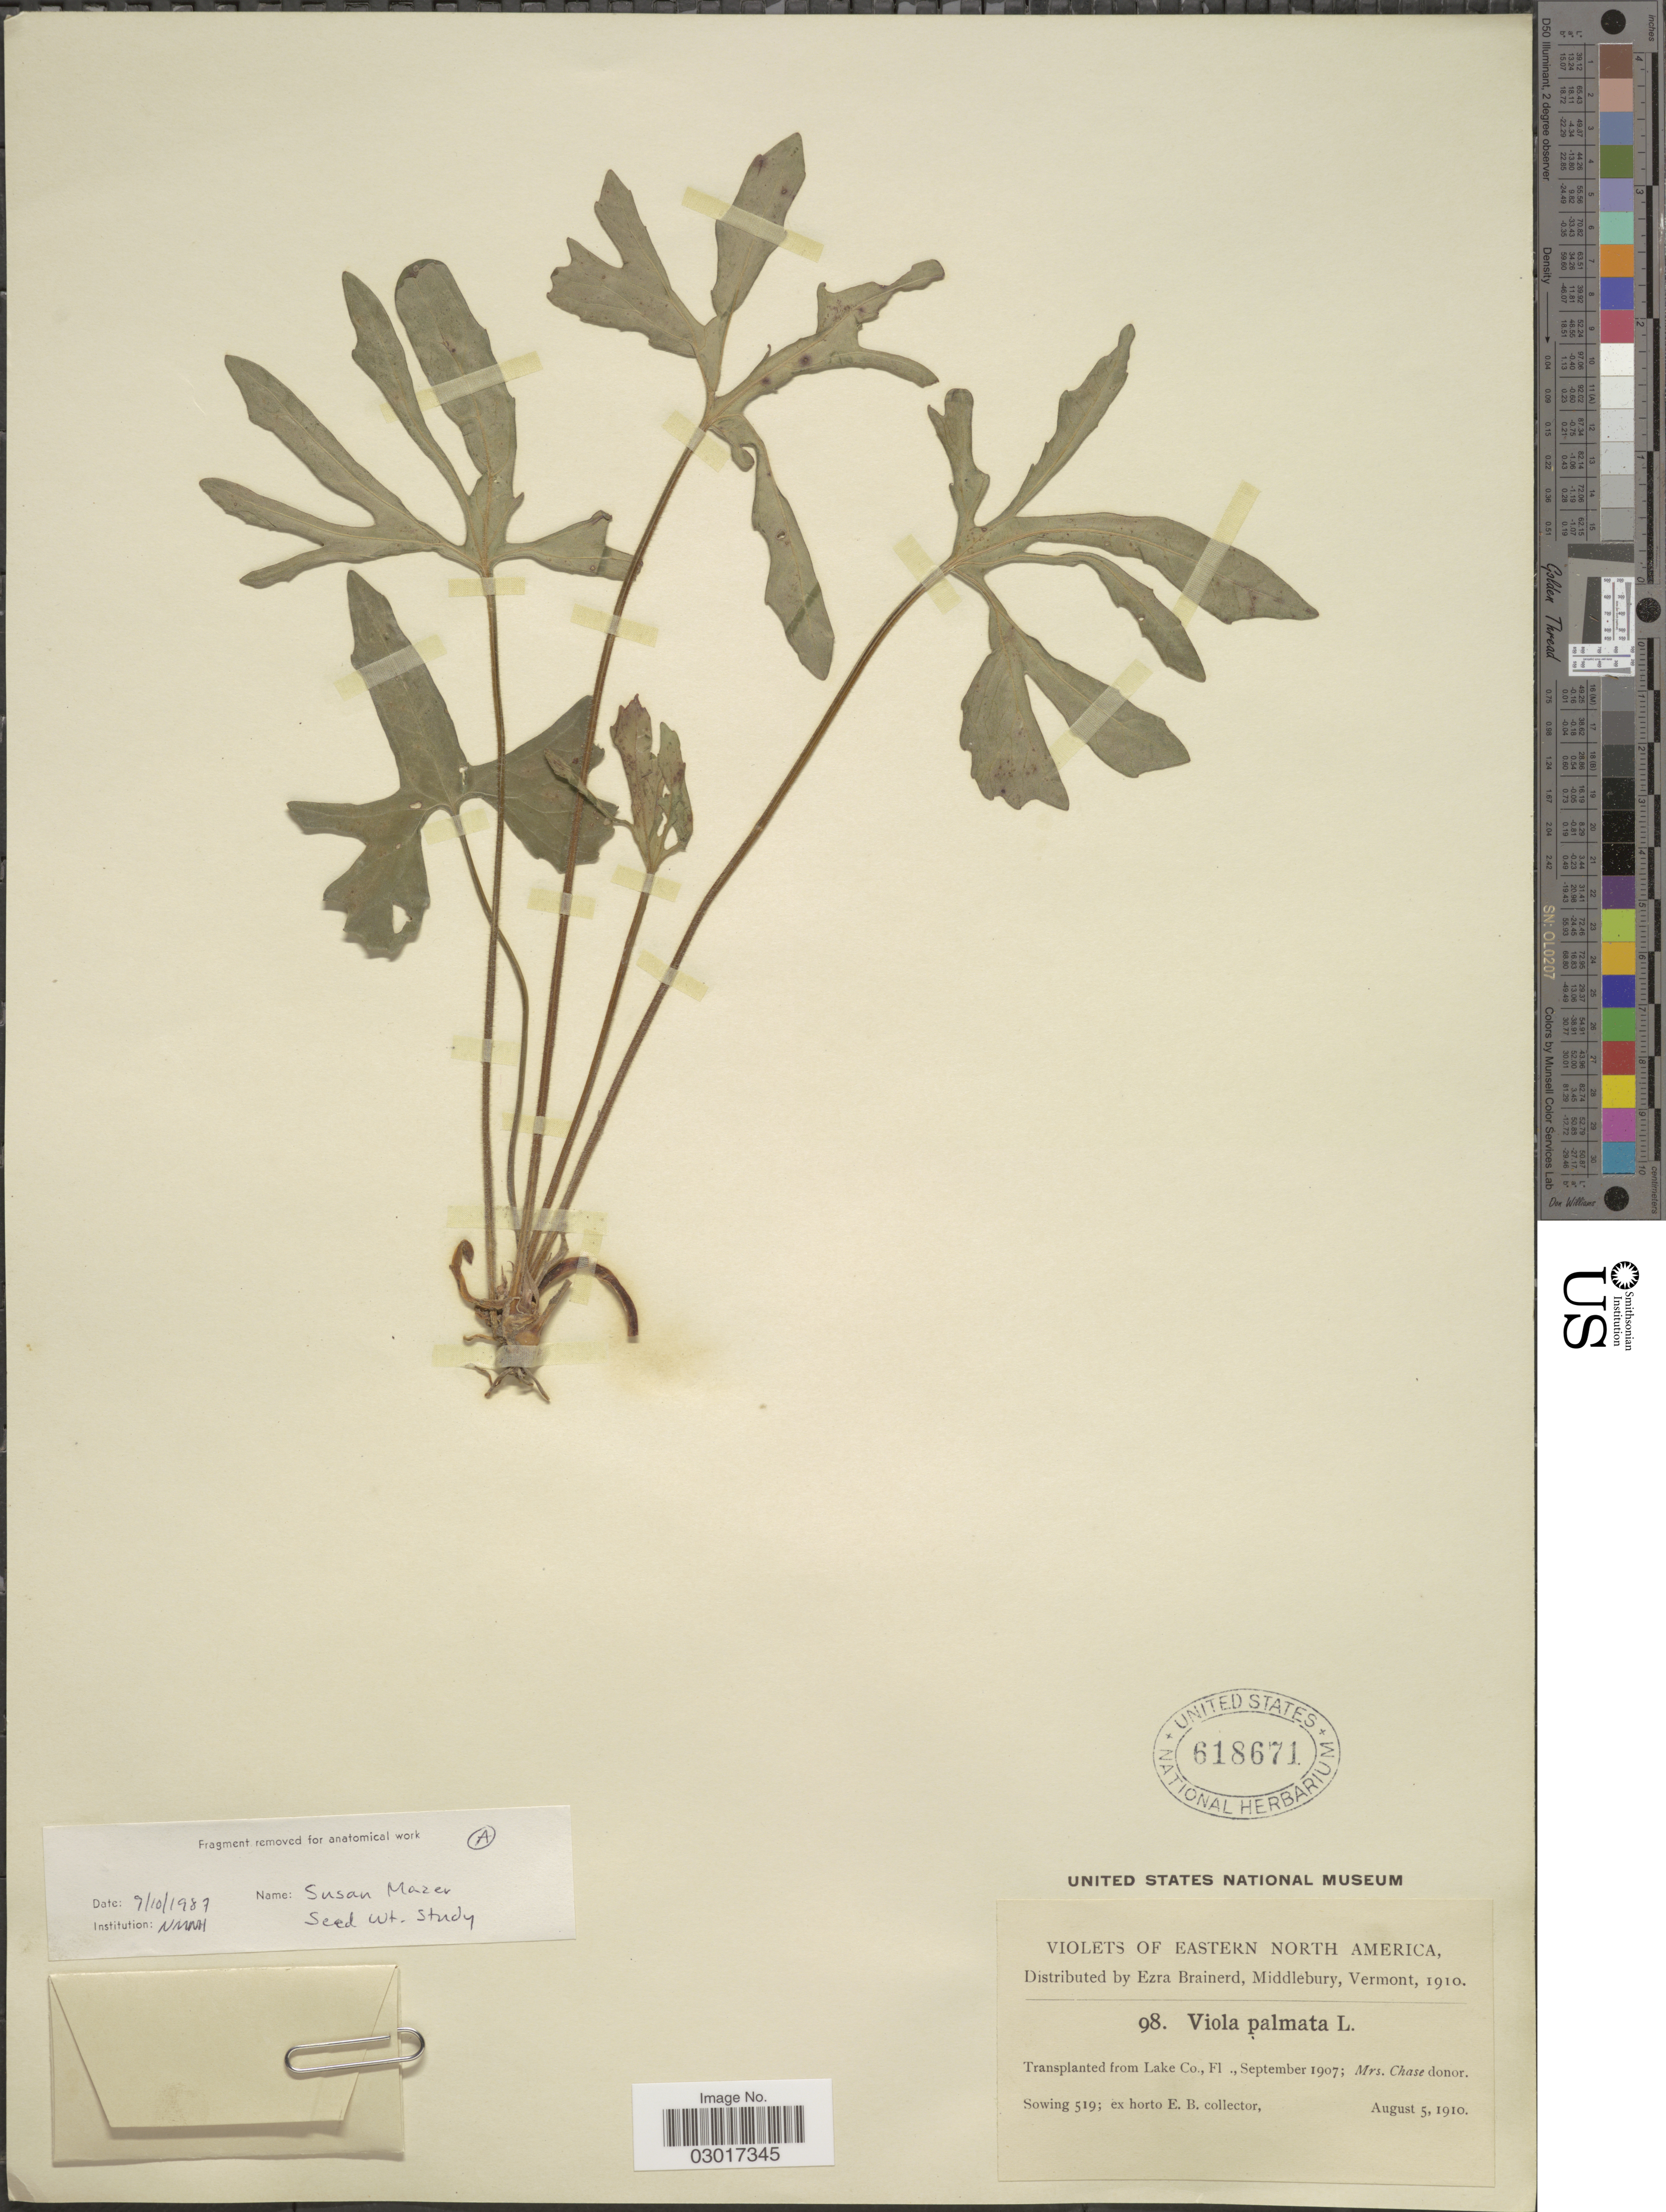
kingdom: Plantae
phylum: Tracheophyta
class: Magnoliopsida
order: Malpighiales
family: Violaceae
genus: Viola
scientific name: Viola triloba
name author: Schwein.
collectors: ex herb. Ezra Brainerd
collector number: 98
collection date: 1910-08-05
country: United States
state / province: Florida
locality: Eastern North America. Transplanted from Lake Co, Fl.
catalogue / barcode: US 618671